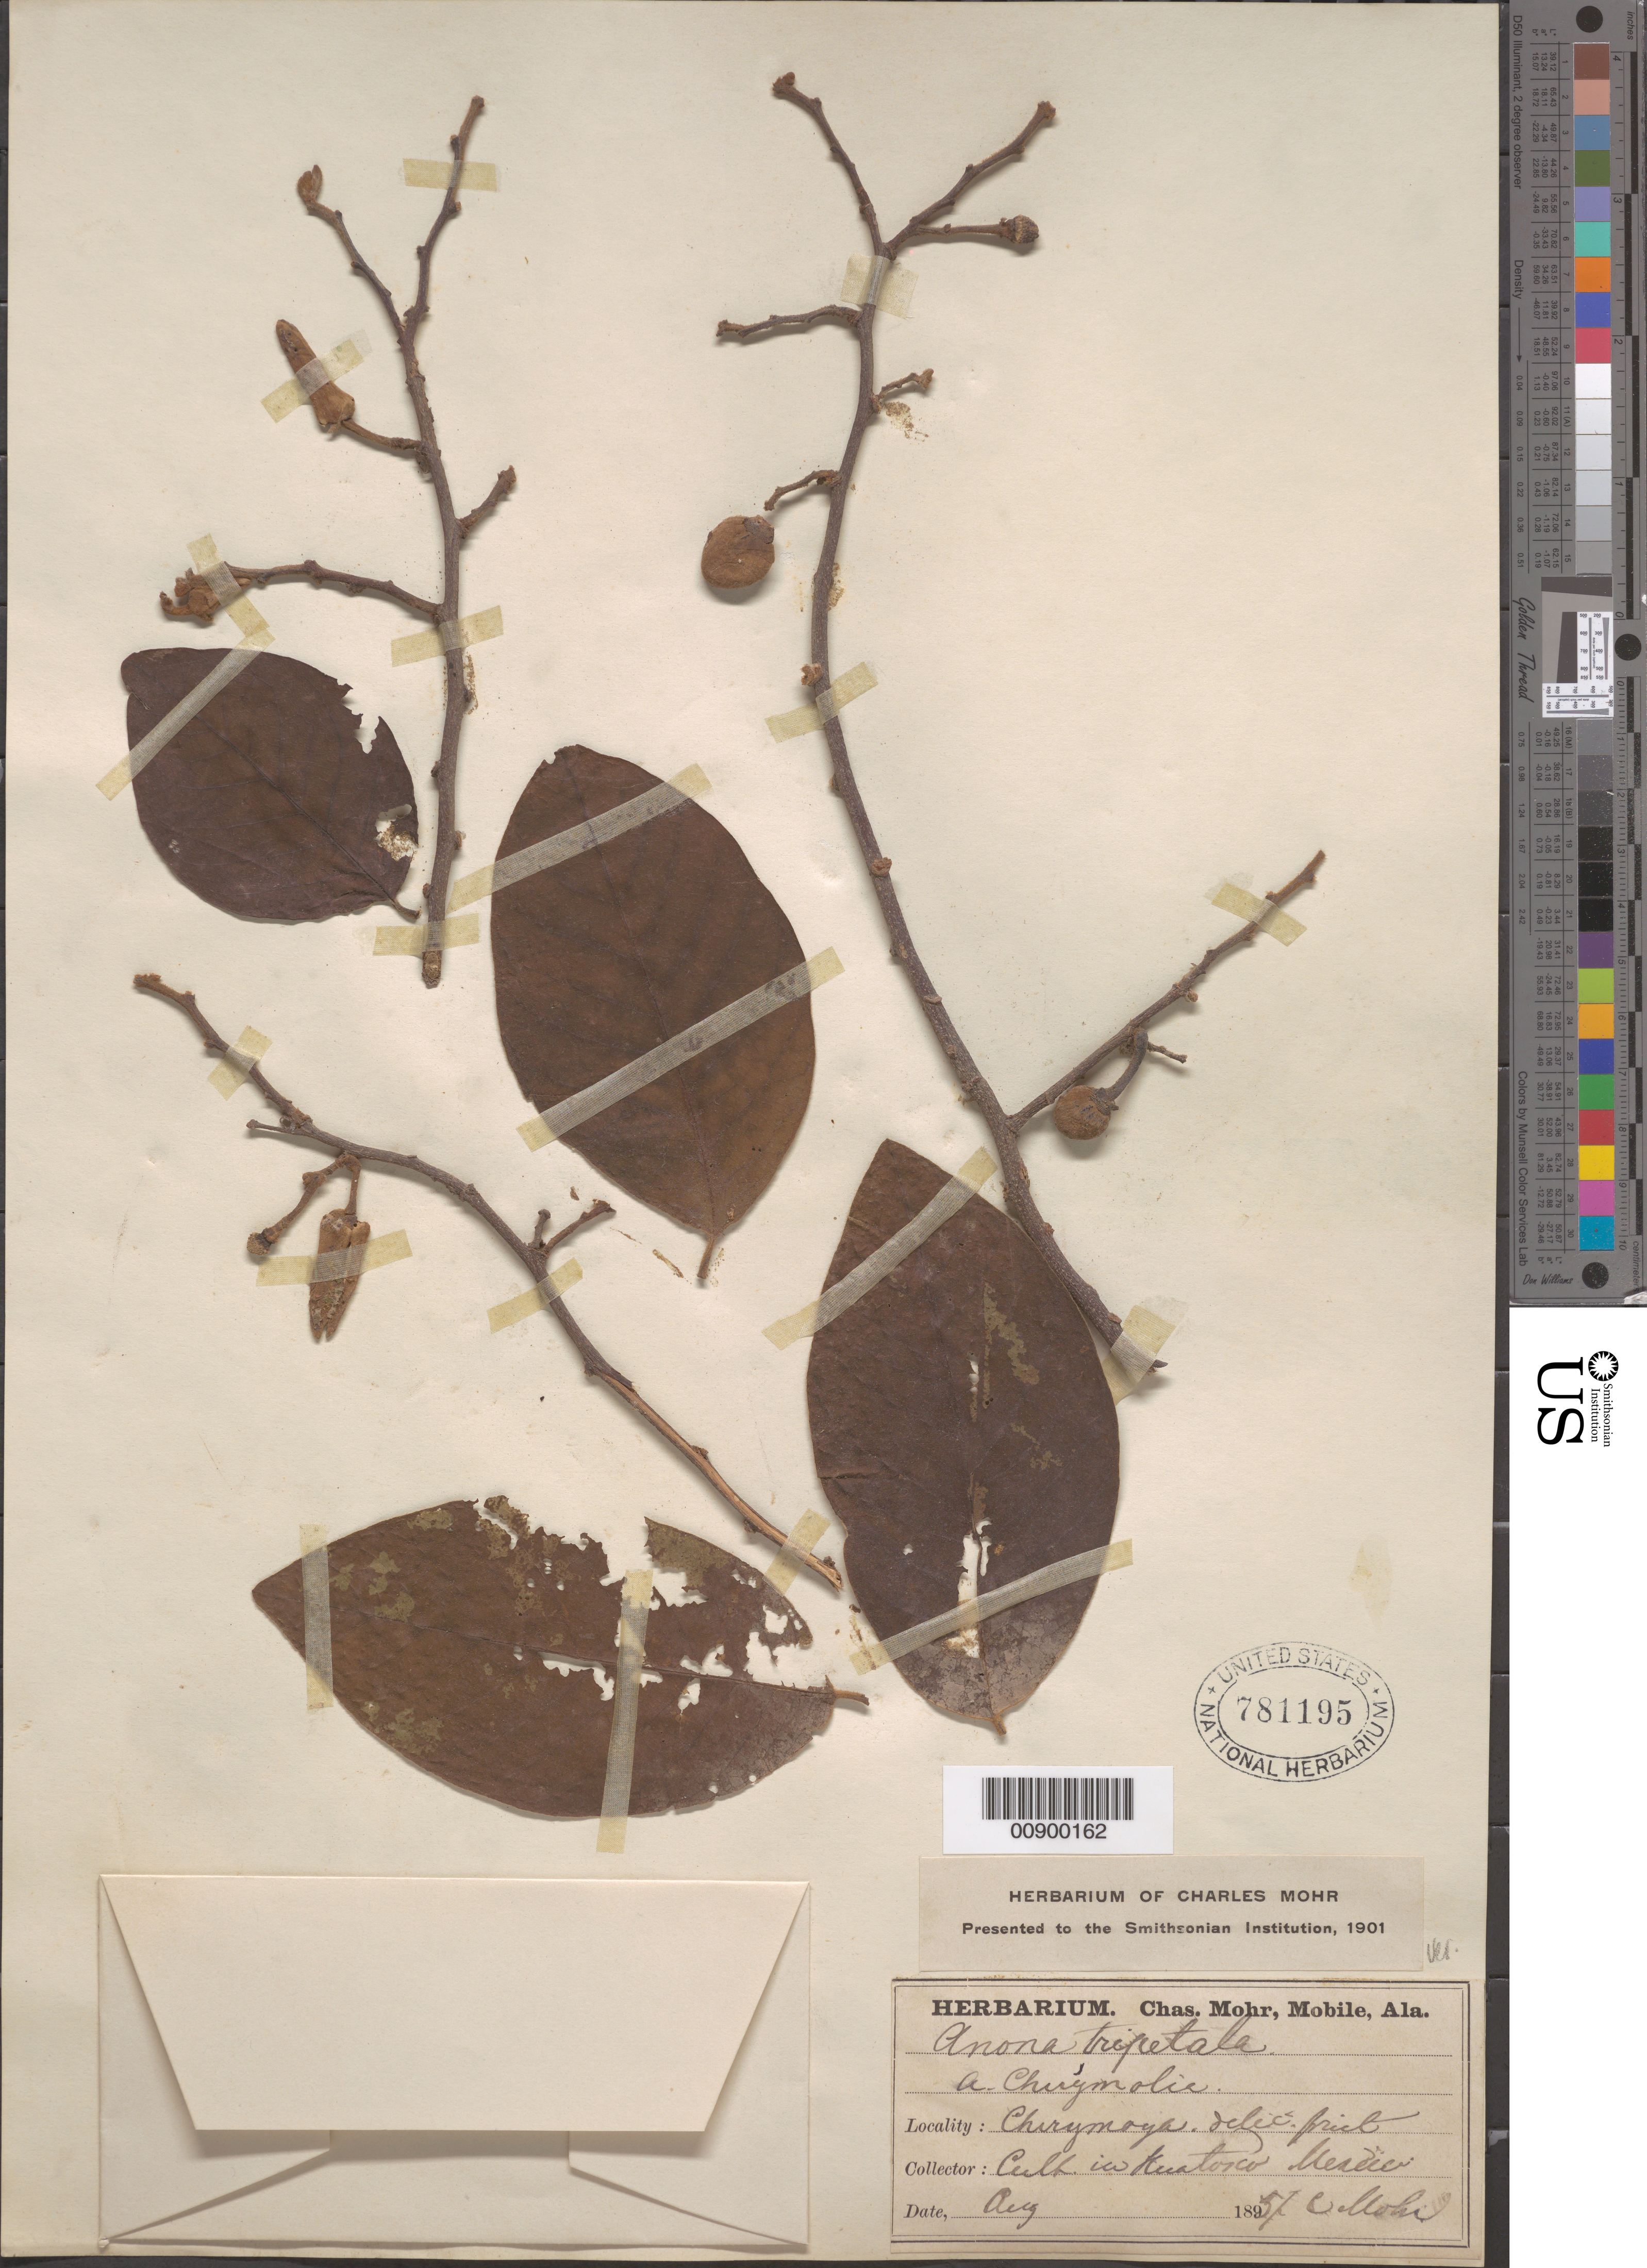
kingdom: Plantae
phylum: Tracheophyta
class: Magnoliopsida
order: Magnoliales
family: Annonaceae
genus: Annona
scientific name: Annona cherimola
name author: Mill.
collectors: C. T. Mohr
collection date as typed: Aug 1857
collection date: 1857-08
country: Mexico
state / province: Veracruz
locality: Huatusco.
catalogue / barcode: US 781195